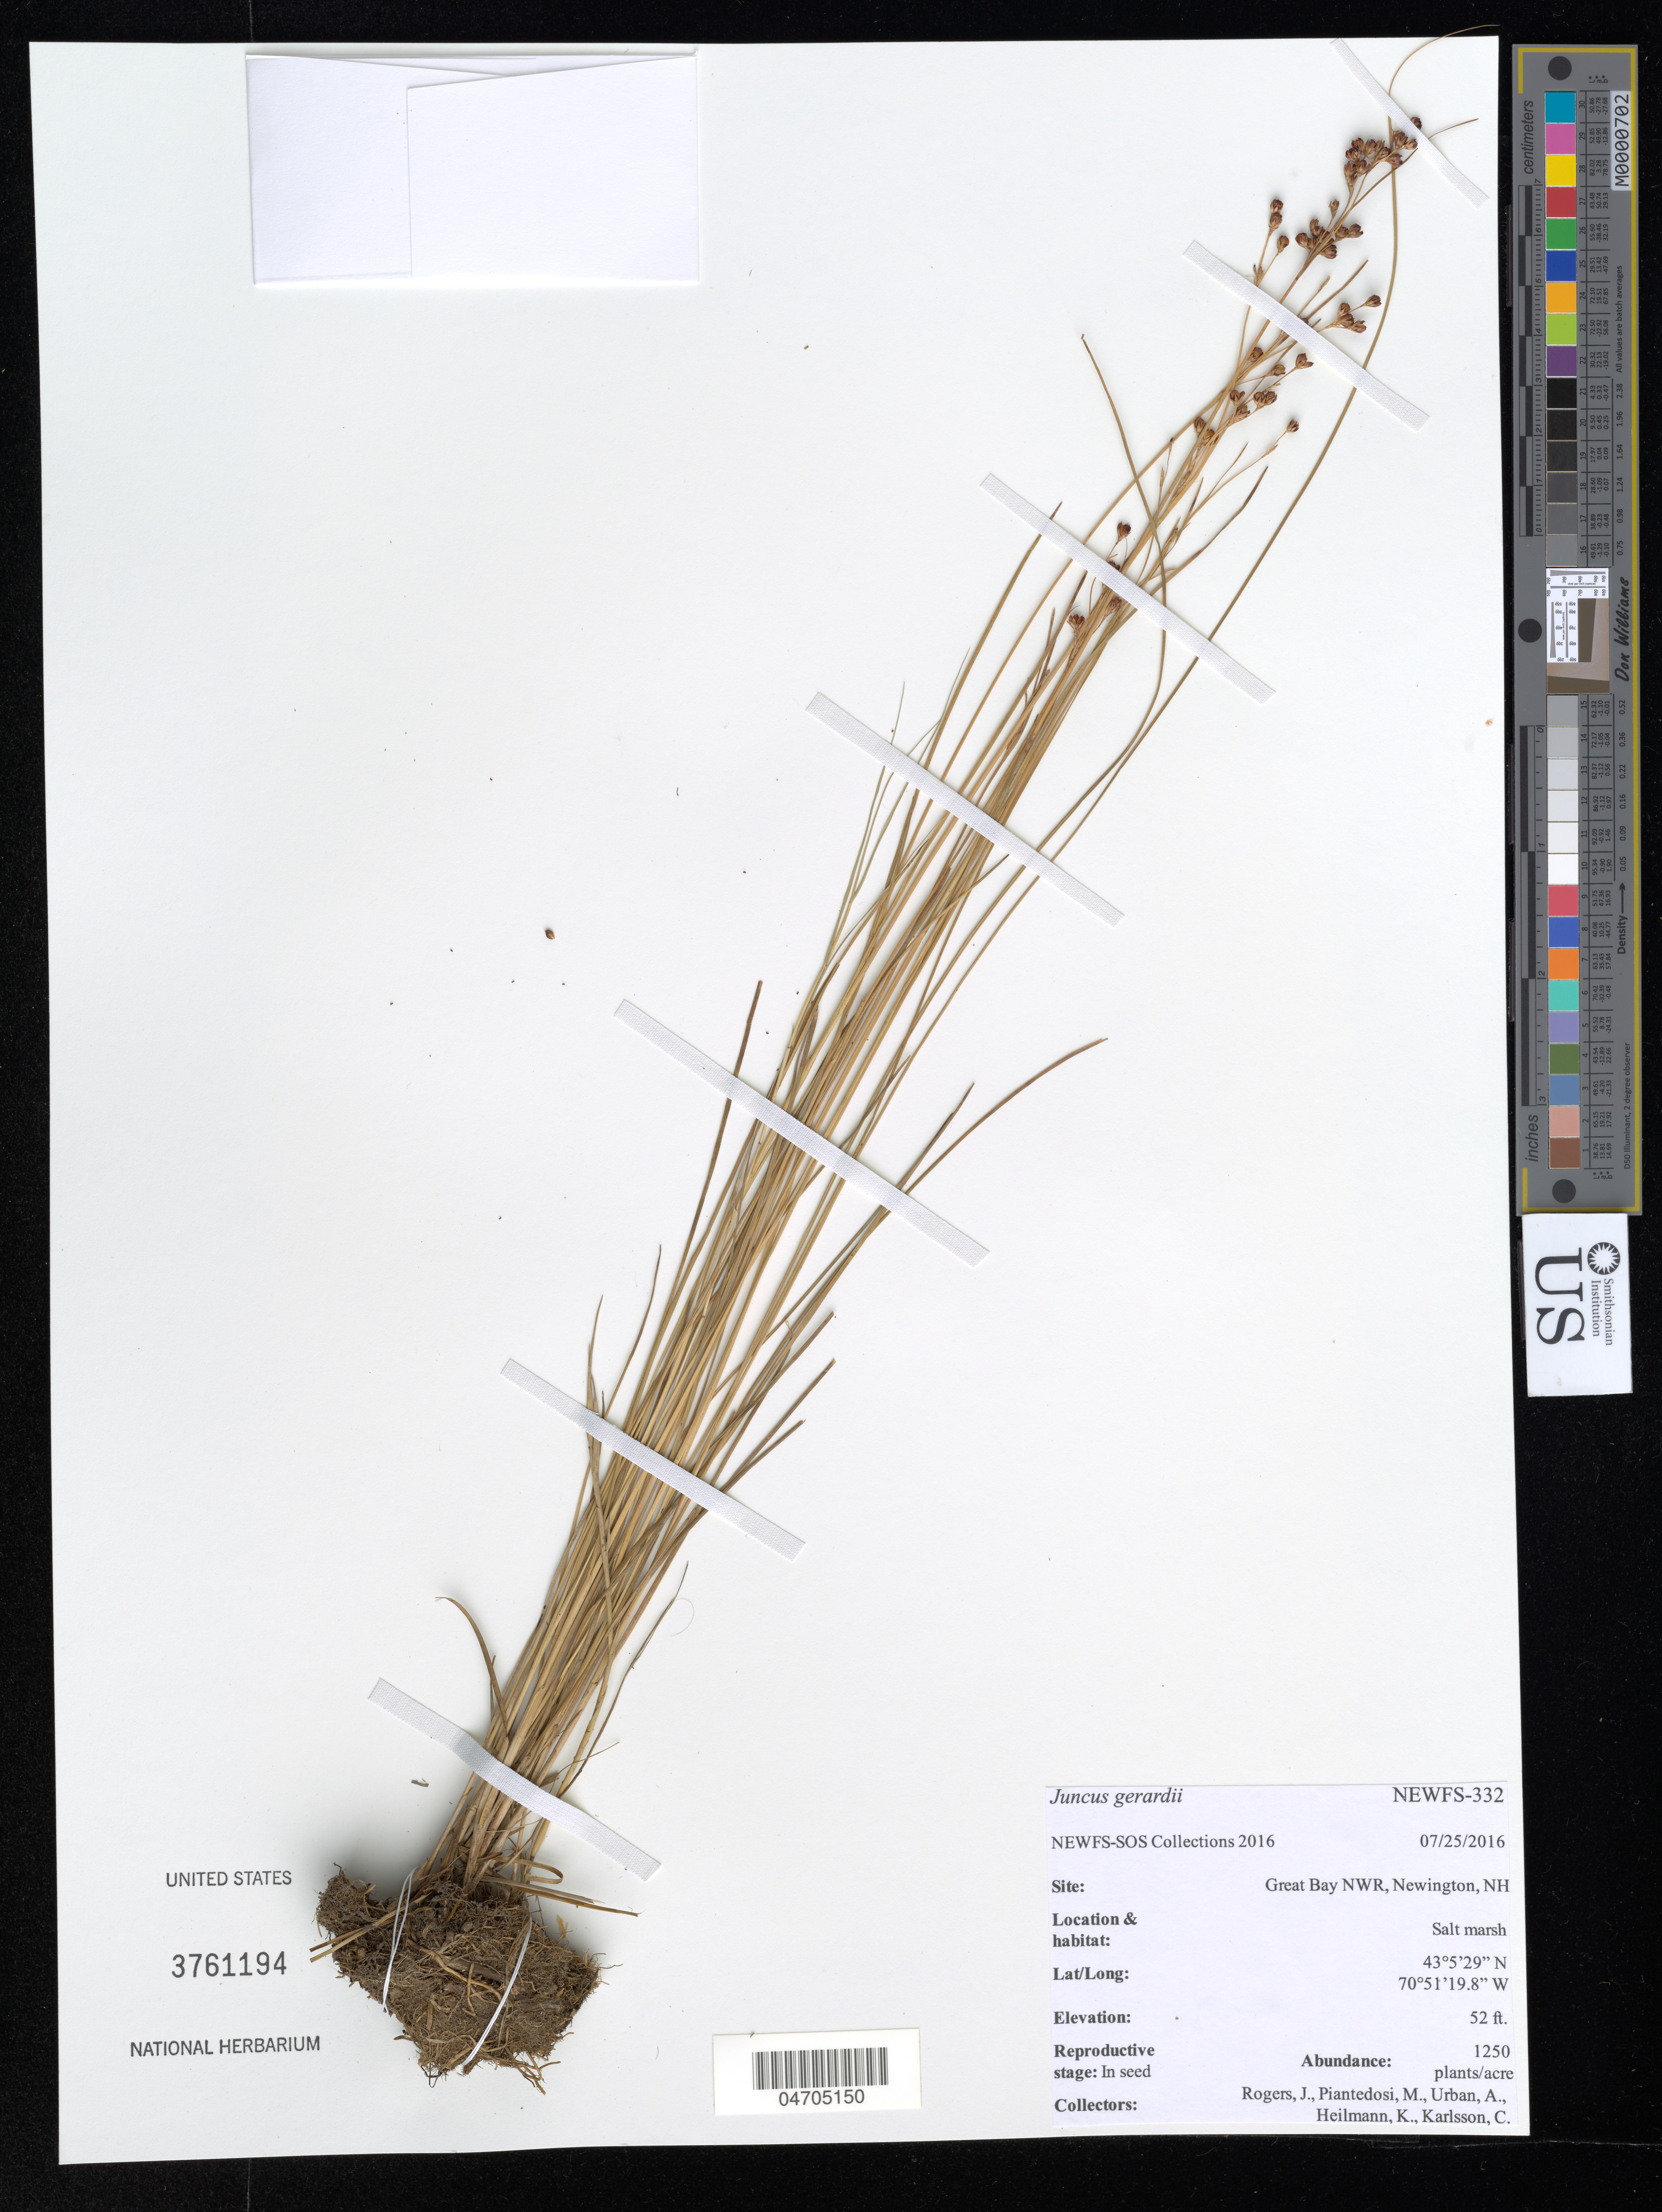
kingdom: Plantae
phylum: Tracheophyta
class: Liliopsida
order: Poales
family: Juncaceae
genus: Juncus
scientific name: Juncus gerardi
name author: Loisel.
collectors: J. Rogers, M. Piantedosi, A. Urban, K. Heilmann & C. Karlsson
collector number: NEWFS-332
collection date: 2016-07-25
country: United States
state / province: New Hampshire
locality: Great Bay NWR, Newington.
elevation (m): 16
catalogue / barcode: US 3761194